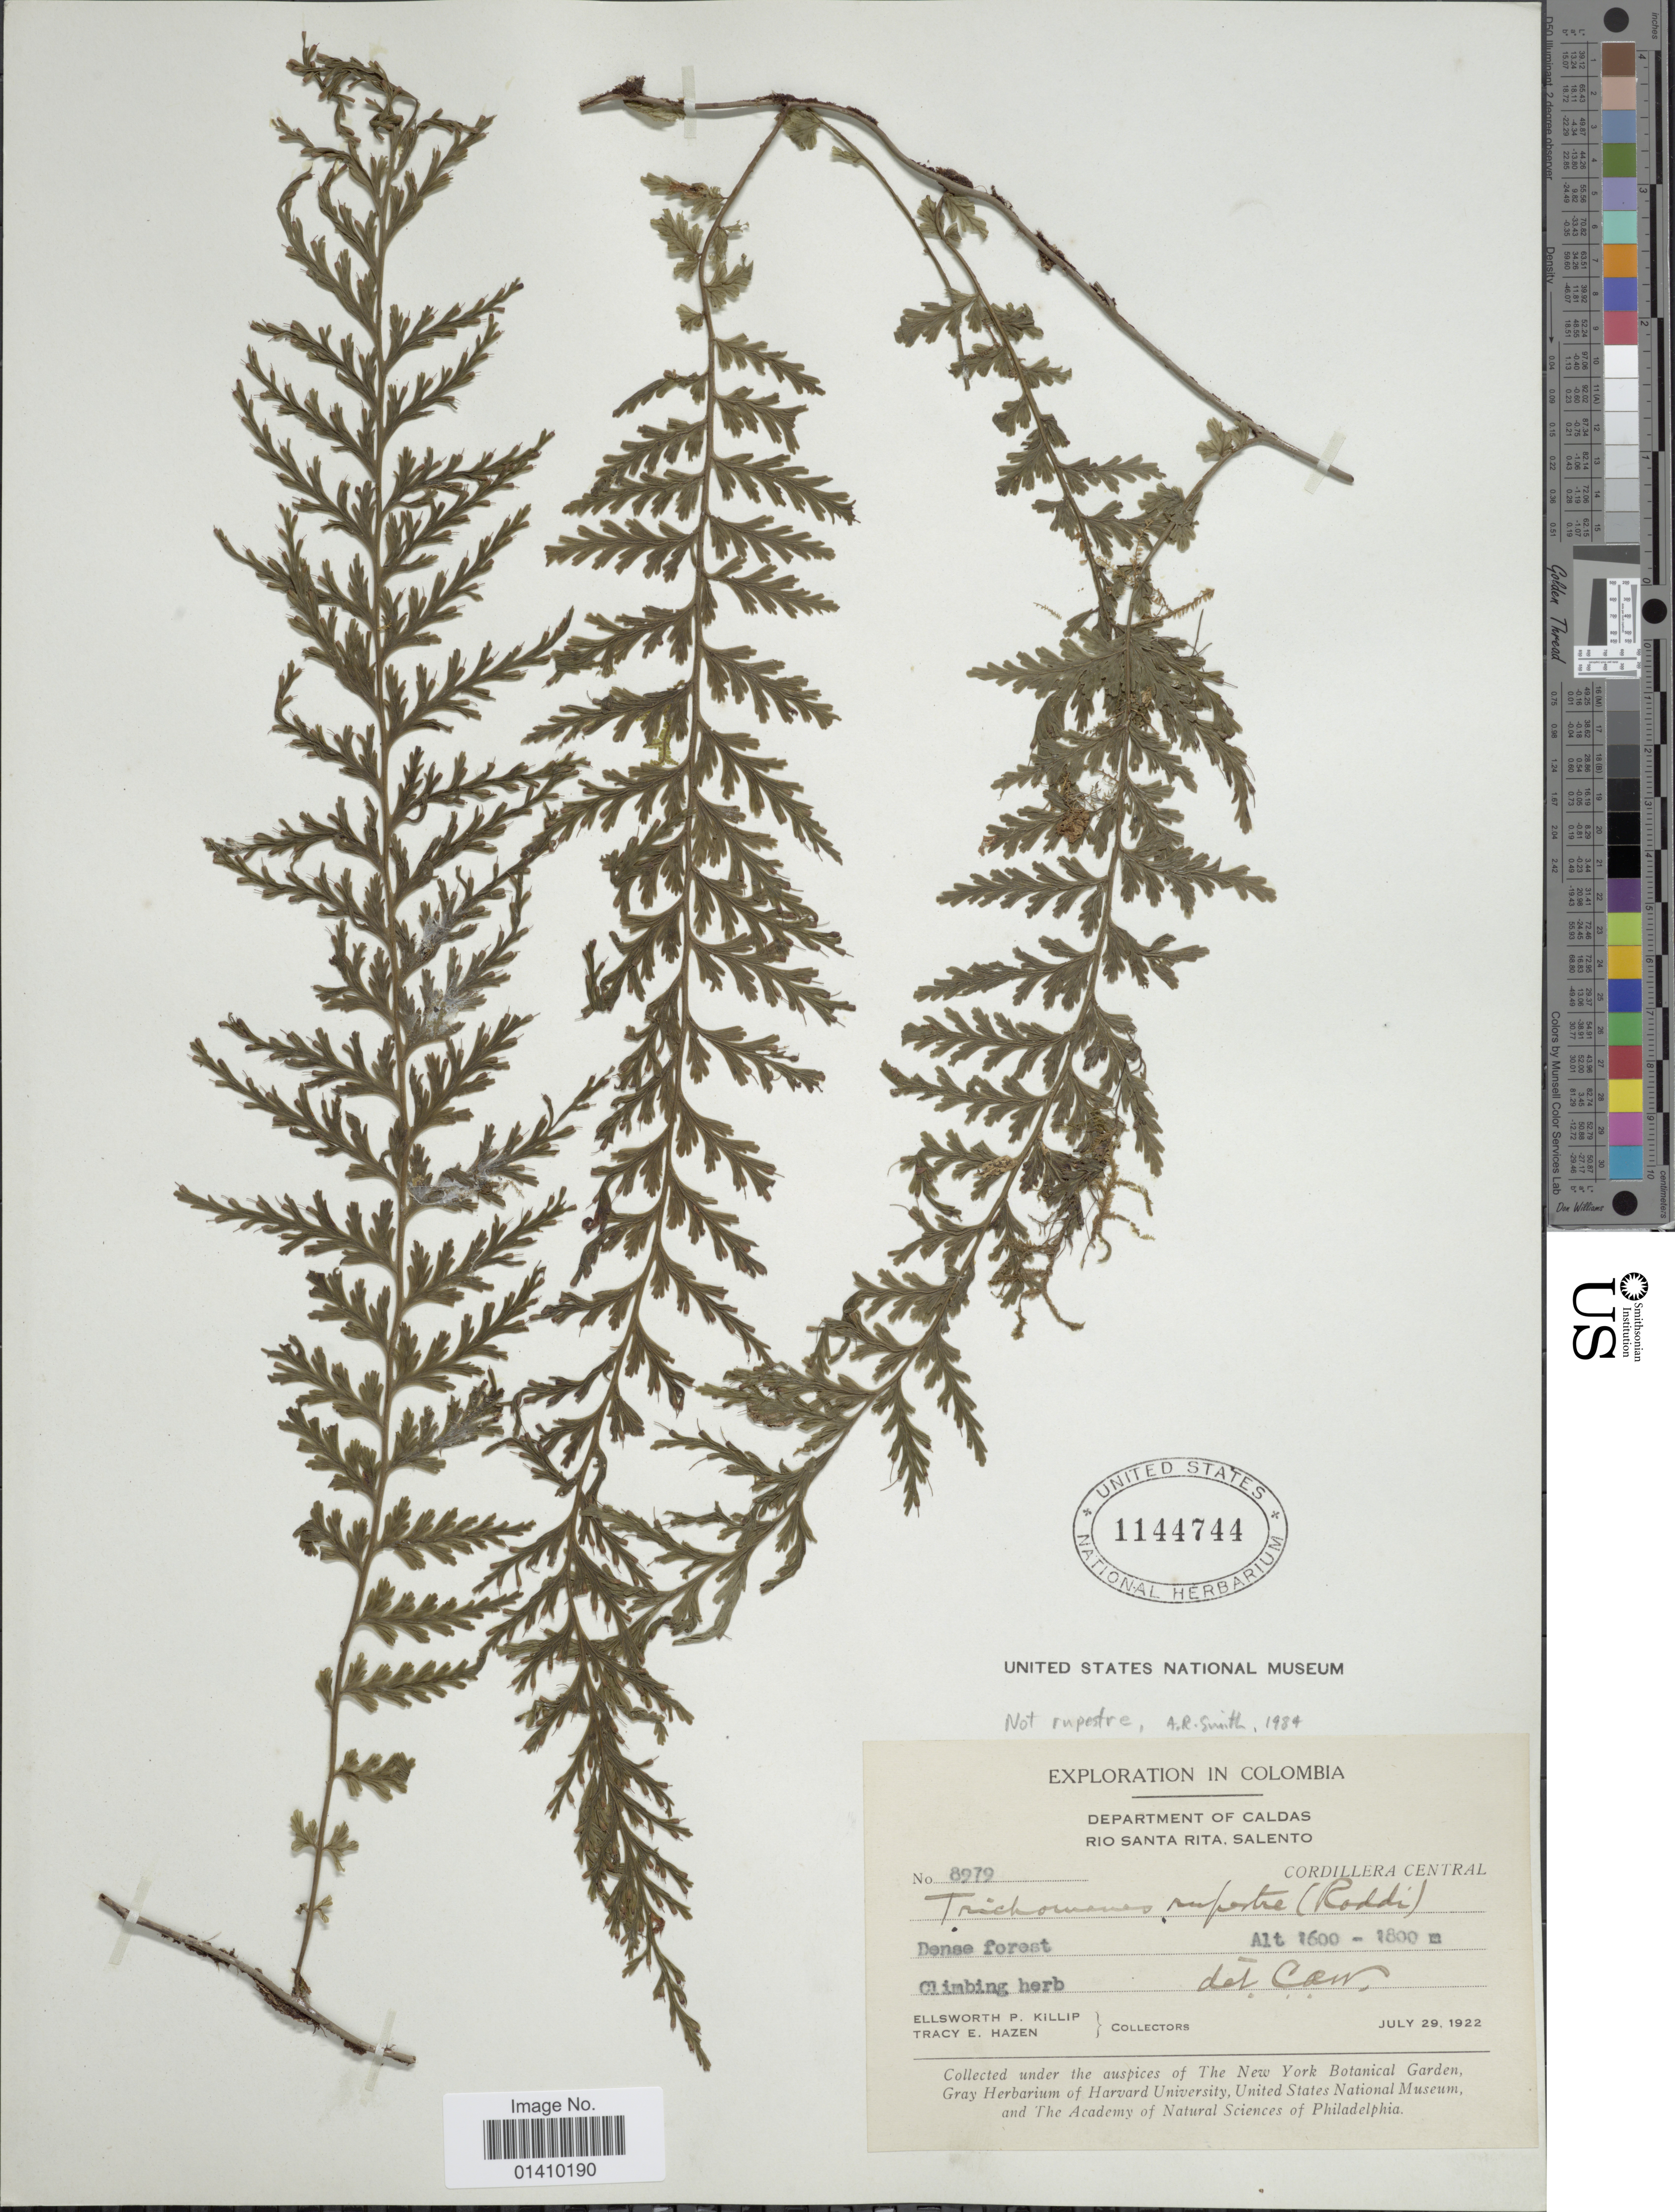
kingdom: Plantae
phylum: Tracheophyta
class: Polypodiopsida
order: Hymenophyllales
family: Hymenophyllaceae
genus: Polyphlebium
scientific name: Polyphlebium sp.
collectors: E. P. Killip & T. E. Hazen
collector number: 8979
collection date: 1922-07-29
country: Colombia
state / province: Caldas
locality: Department of Caldas, Rio Santa Rita. Salento, Cordillera Central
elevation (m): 1600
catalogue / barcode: US 1144744